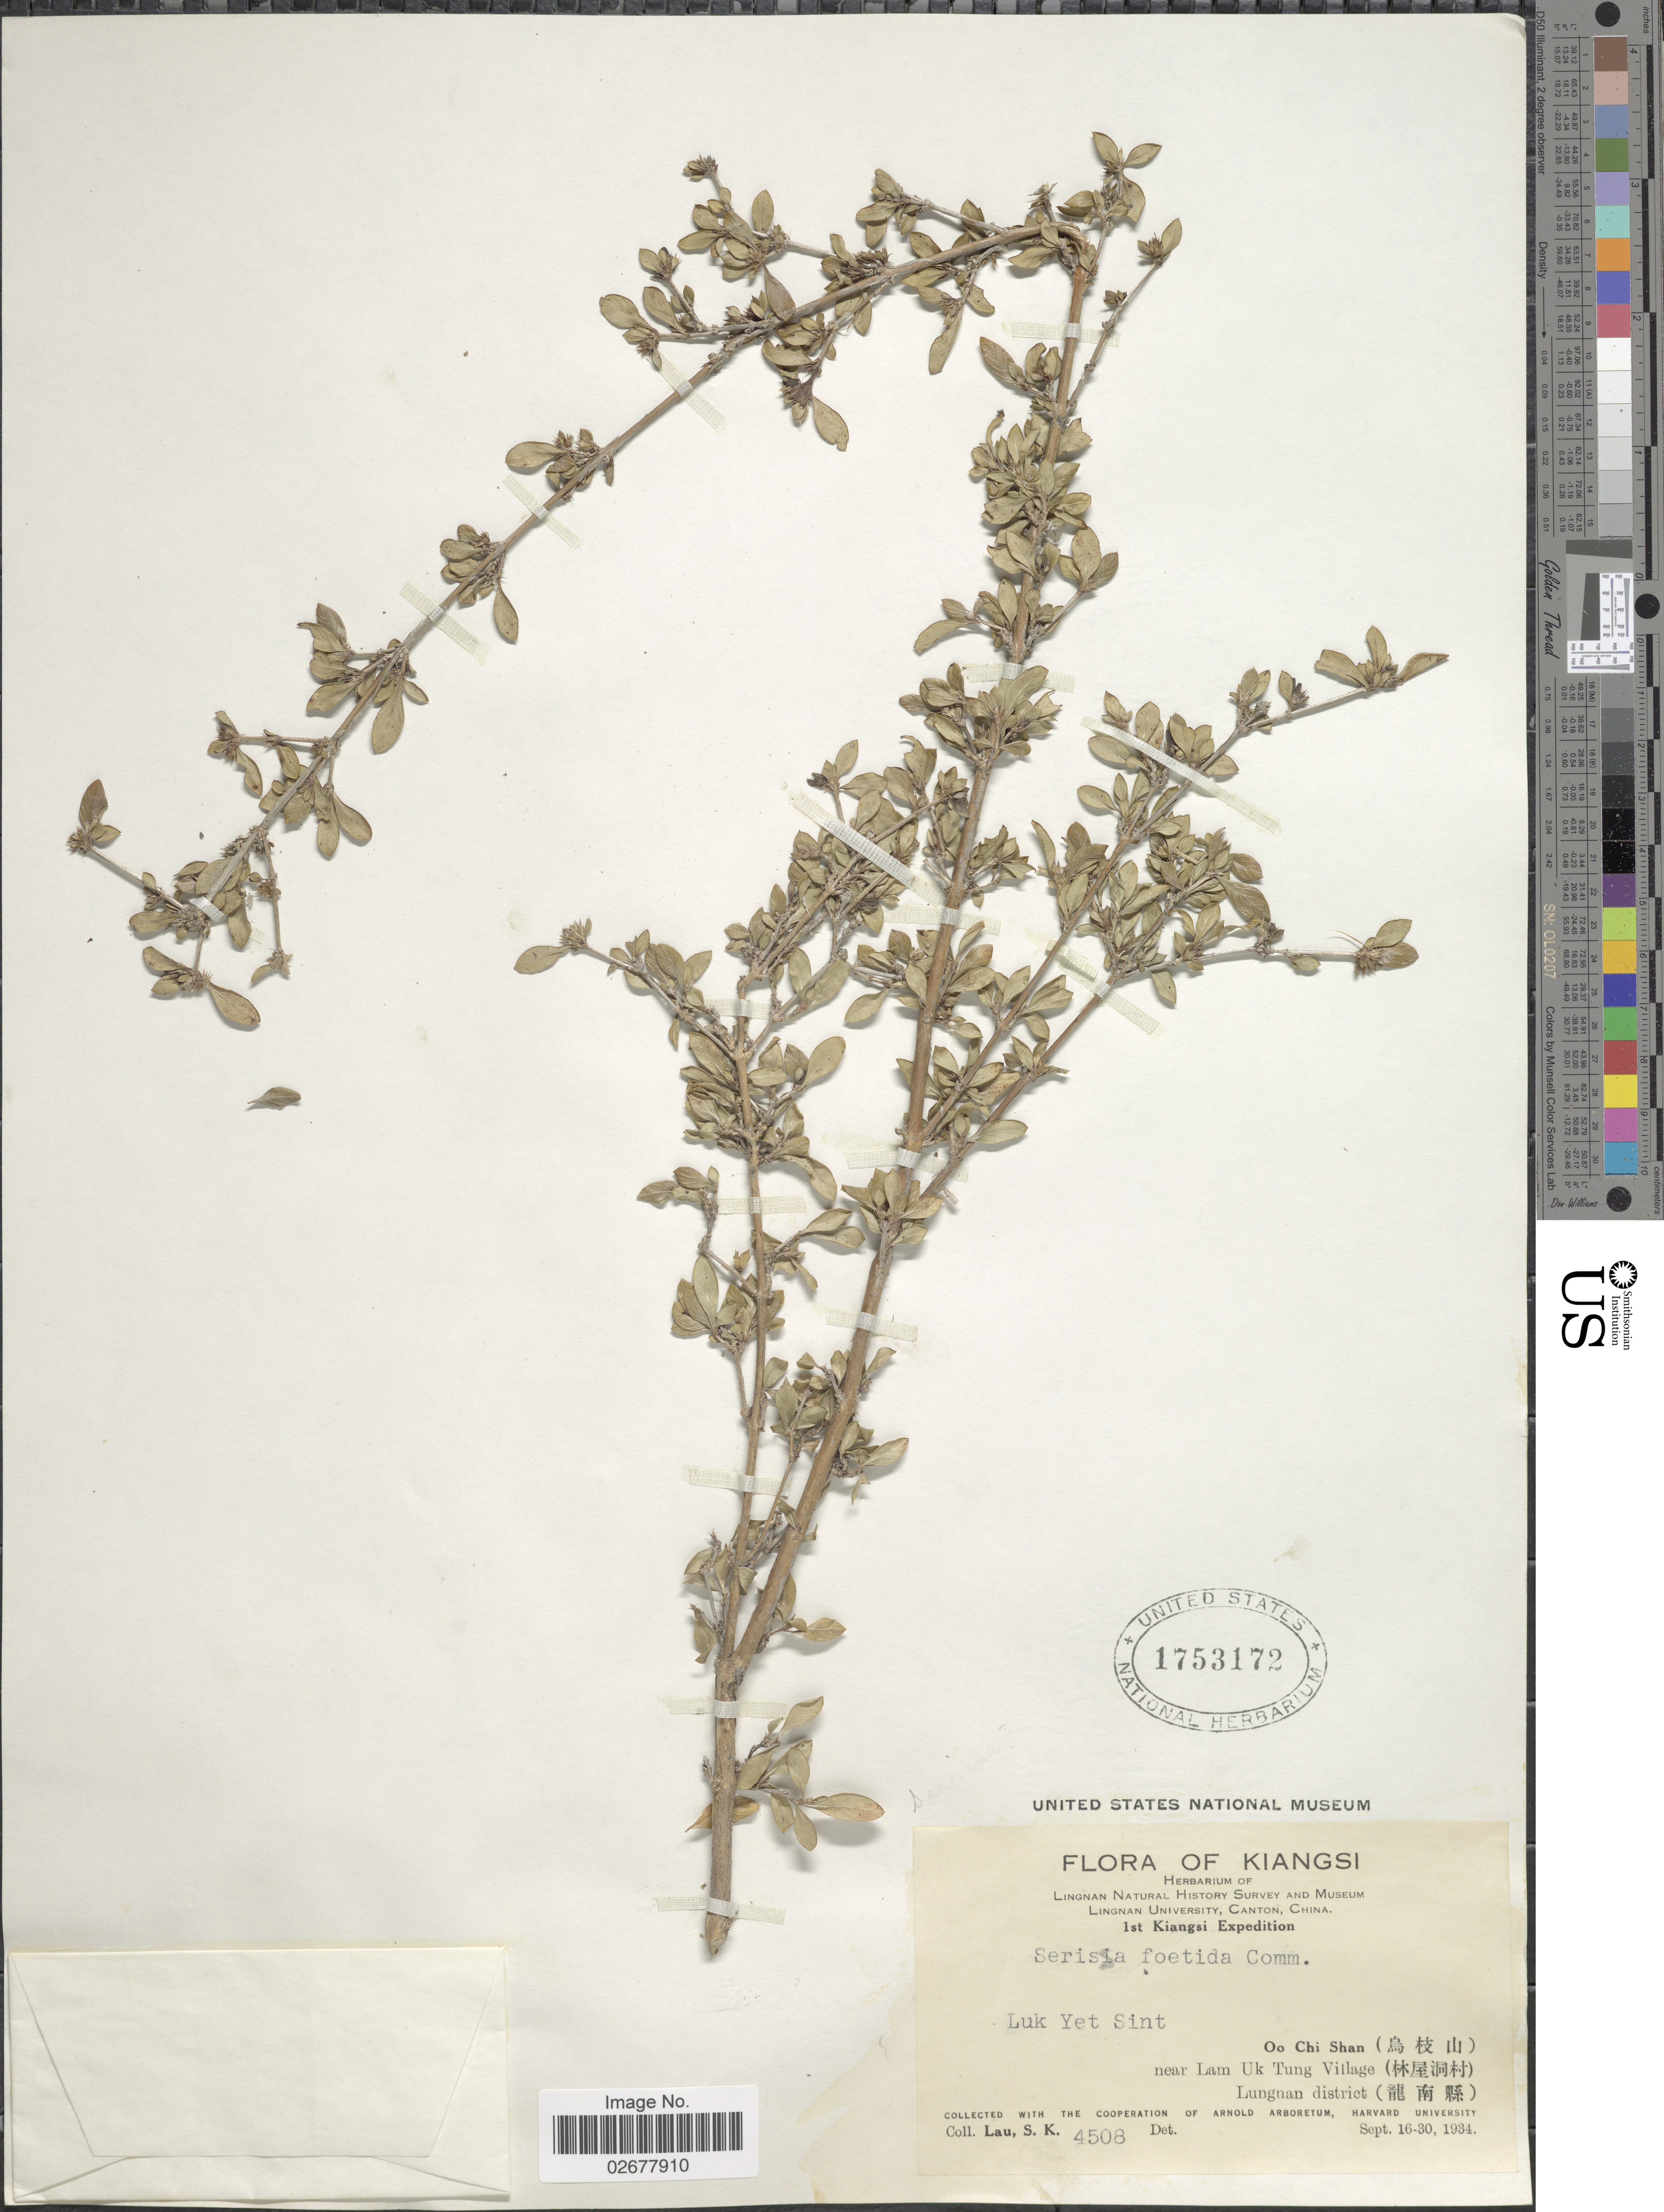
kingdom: Plantae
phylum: Tracheophyta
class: Magnoliopsida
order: Gentianales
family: Rubiaceae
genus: Serissa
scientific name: Serissa japonica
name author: (Thunb.) Thunb.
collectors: S. K. Lau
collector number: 4508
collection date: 1934-09-16/1934-09-30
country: China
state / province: Jiangxi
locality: Kiangsi, Luk Yet Sint, Oo Chin Shan (X) near Lam uk Tung Village (X) Lunguan district (X)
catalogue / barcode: US 1753172